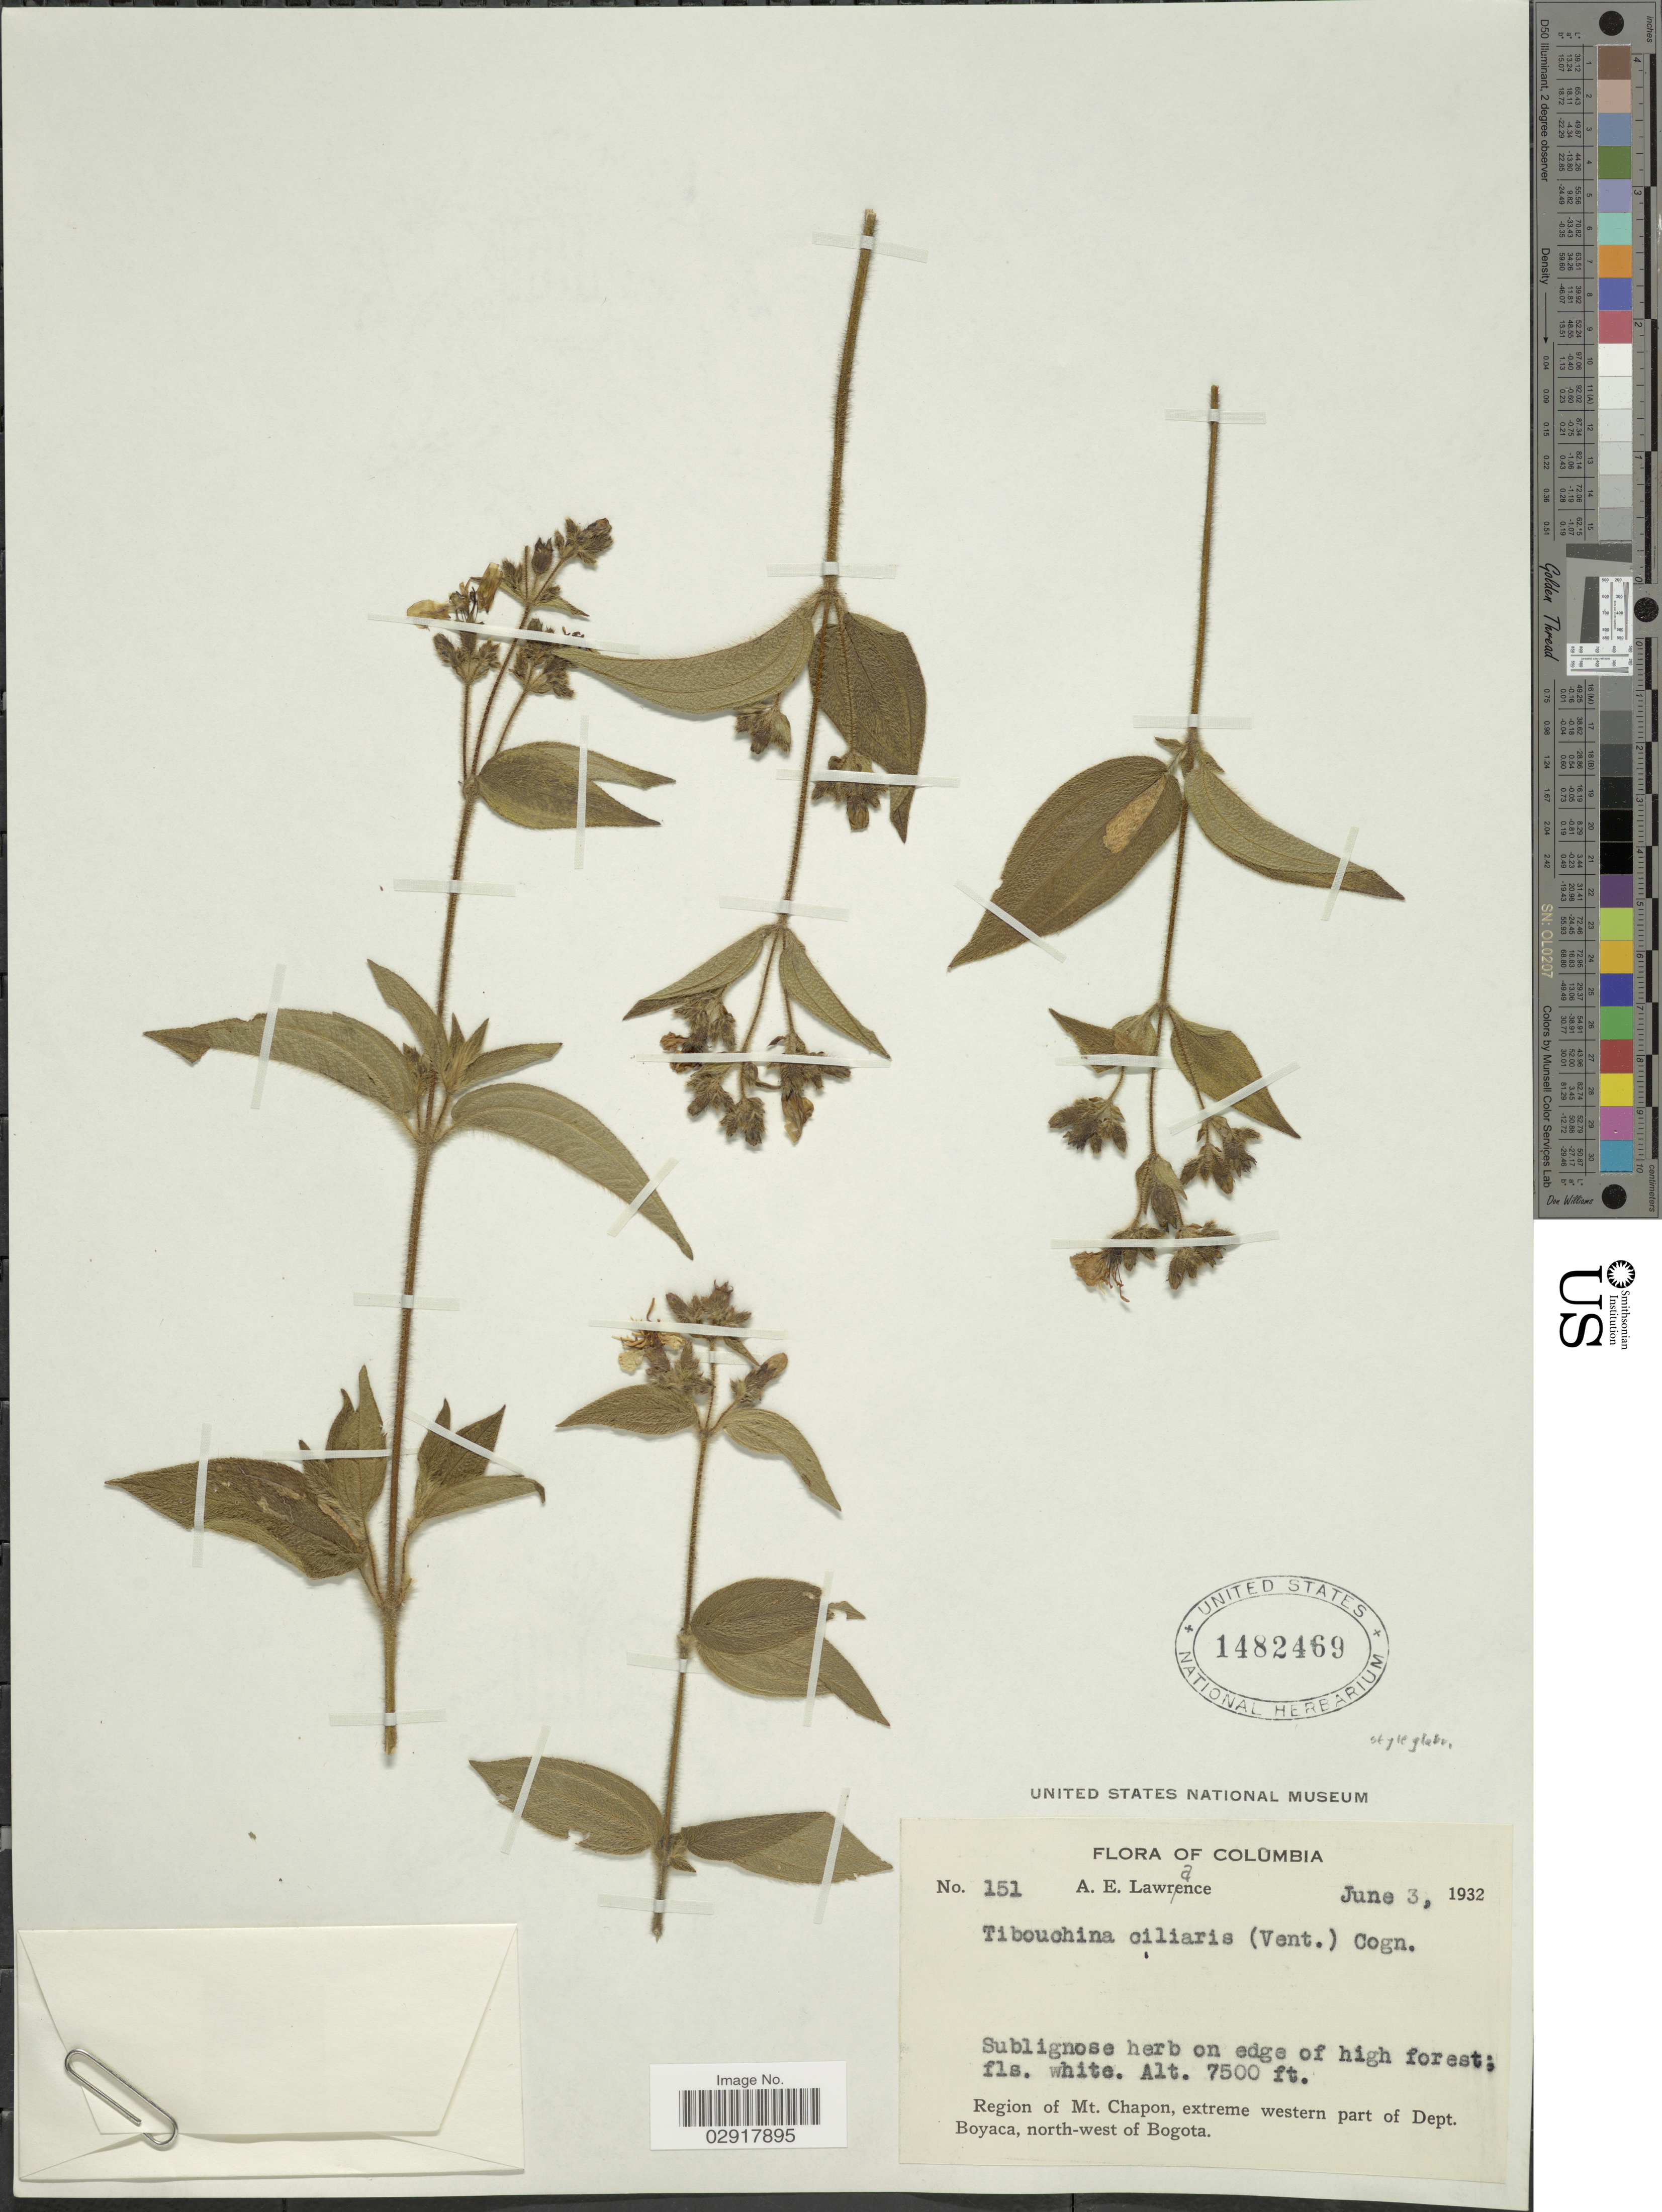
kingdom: Plantae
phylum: Tracheophyta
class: Magnoliopsida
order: Myrtales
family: Melastomataceae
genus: Chaetogastra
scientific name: Chaetogastra ciliaris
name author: (Vent.) DC.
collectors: A. Lawrance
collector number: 151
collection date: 1932-06-03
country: Colombia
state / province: Boyacá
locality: Region of Mt. Chapon, extreme western part of Dept. Boyaca, north-west of Bogota.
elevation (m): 2286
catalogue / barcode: US 1482469